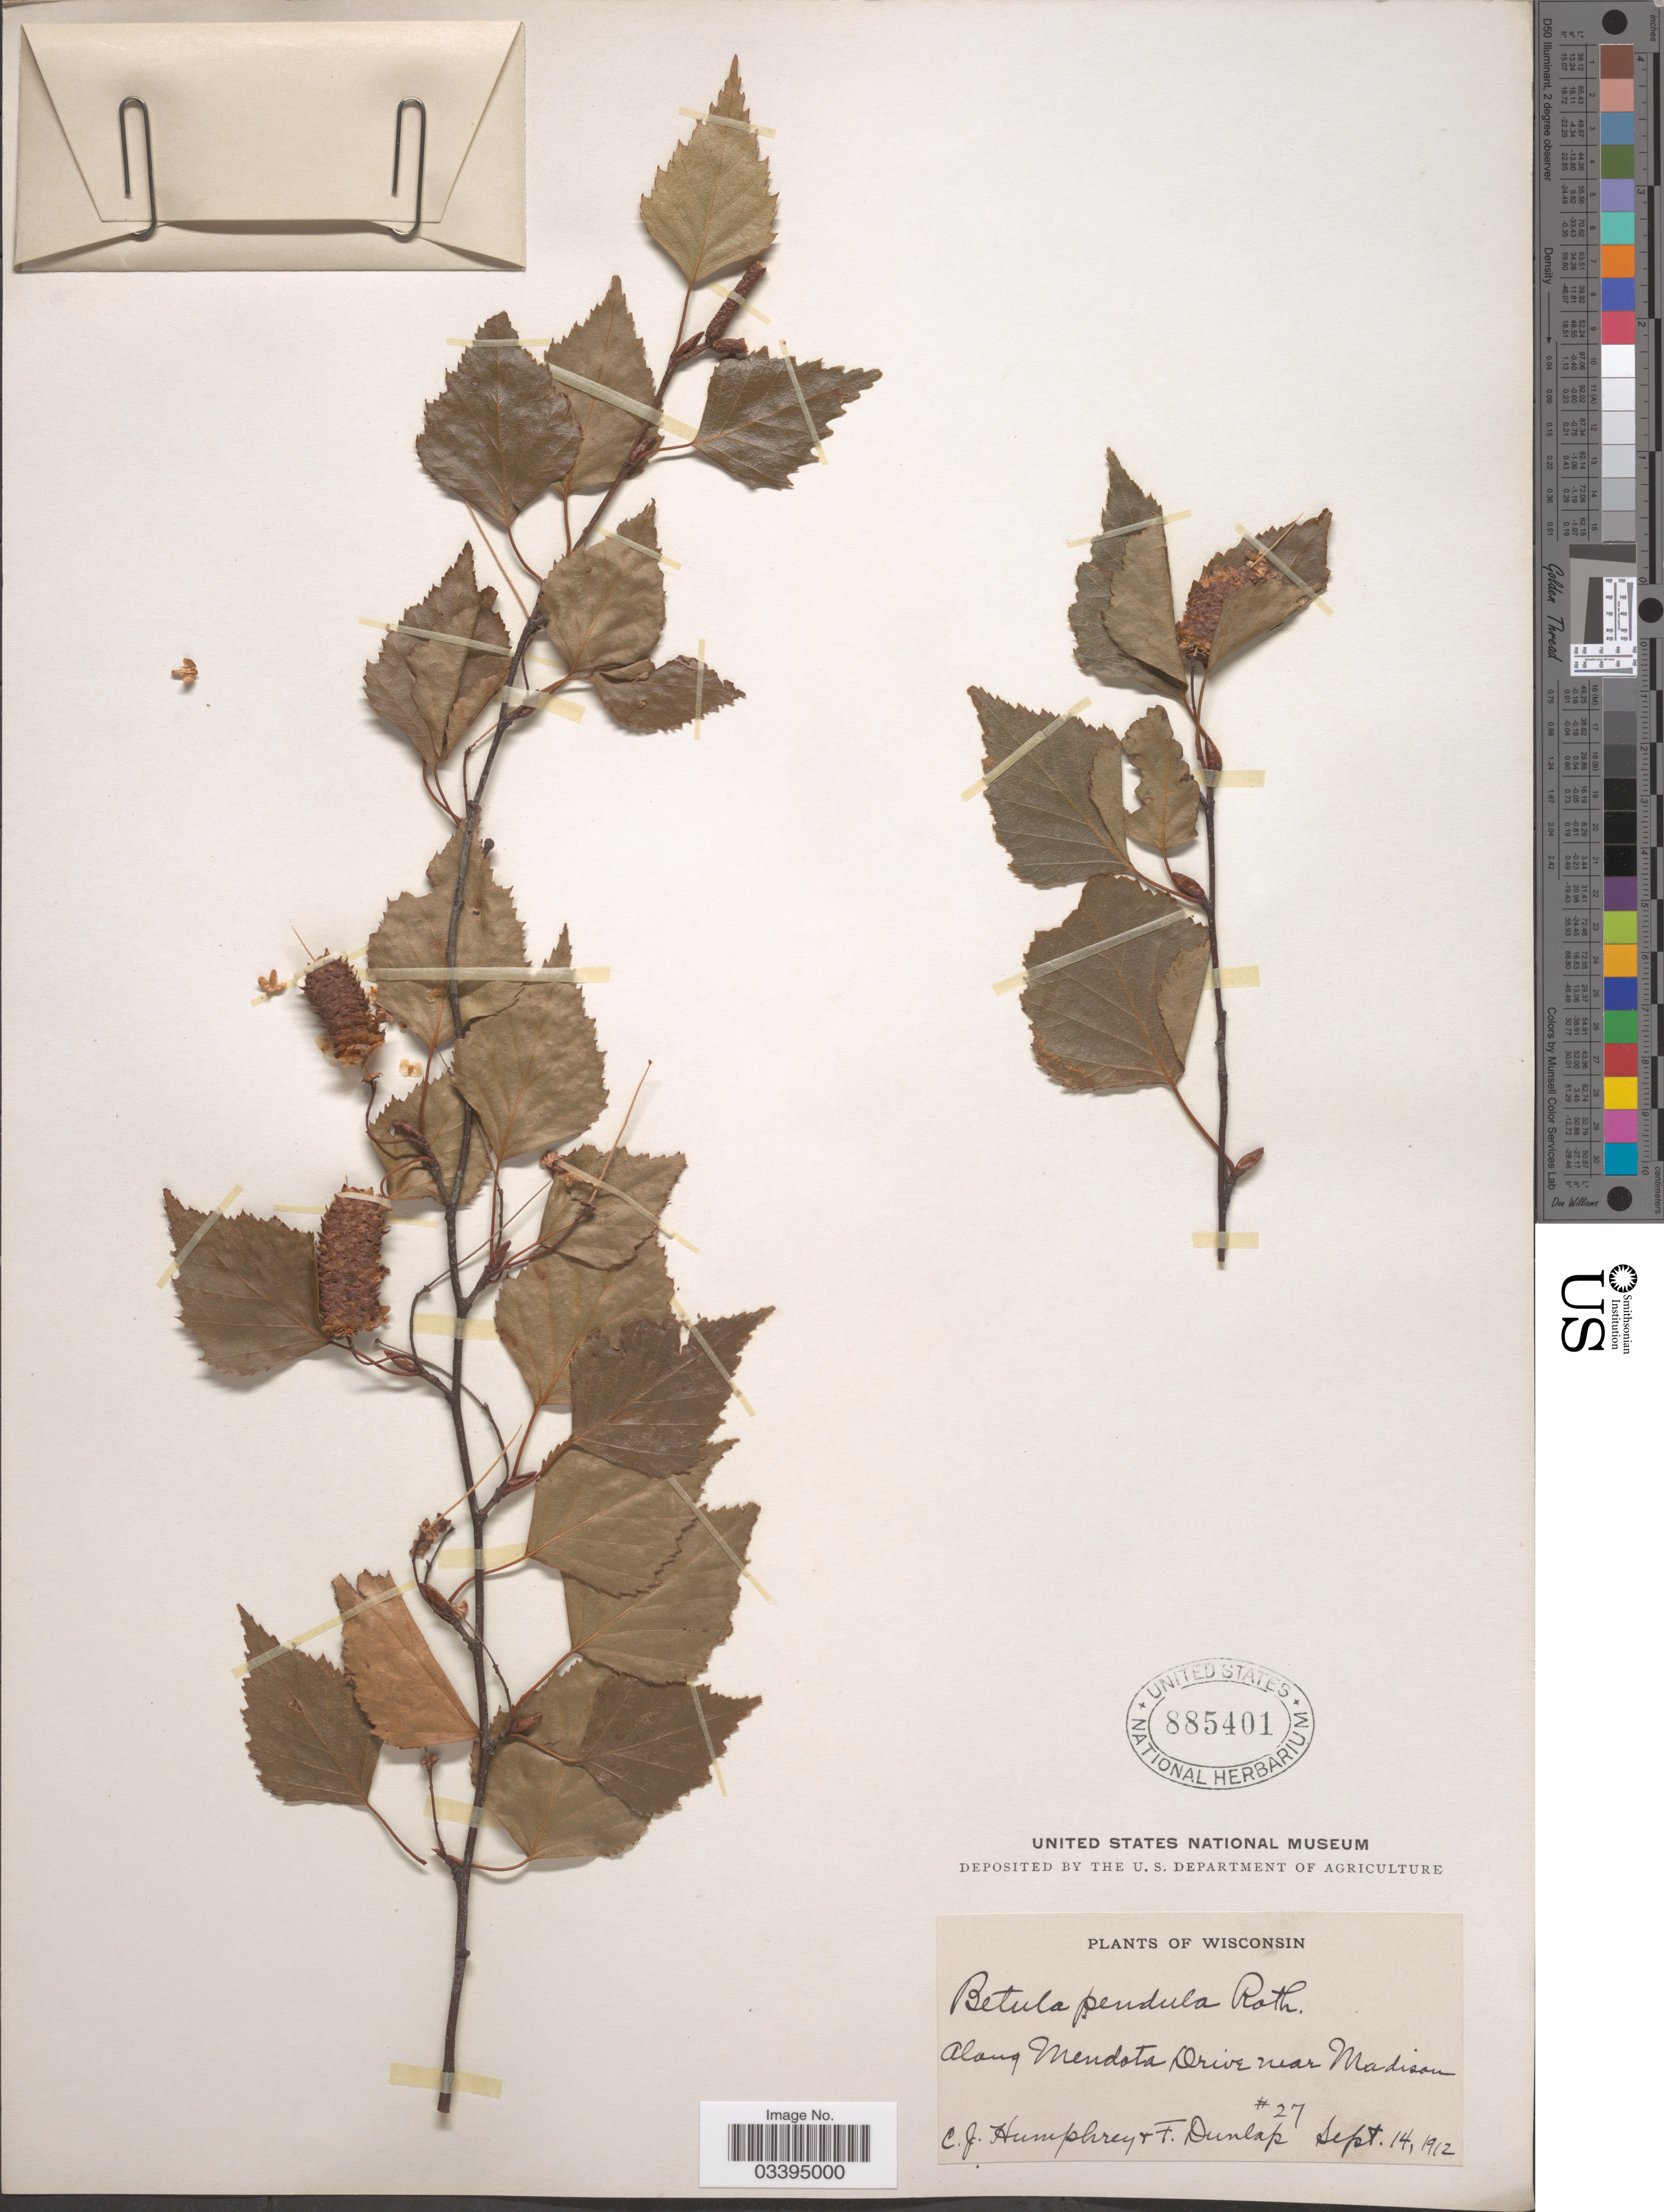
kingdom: Plantae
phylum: Tracheophyta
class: Magnoliopsida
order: Fagales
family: Betulaceae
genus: Betula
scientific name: Betula caerulea-grandis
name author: Blanch.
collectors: C. Humphrey & F. Dunlap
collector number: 27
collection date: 1912-09-14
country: United States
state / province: Wisconsin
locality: Along Mendota Drive near Madison.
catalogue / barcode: US 885401